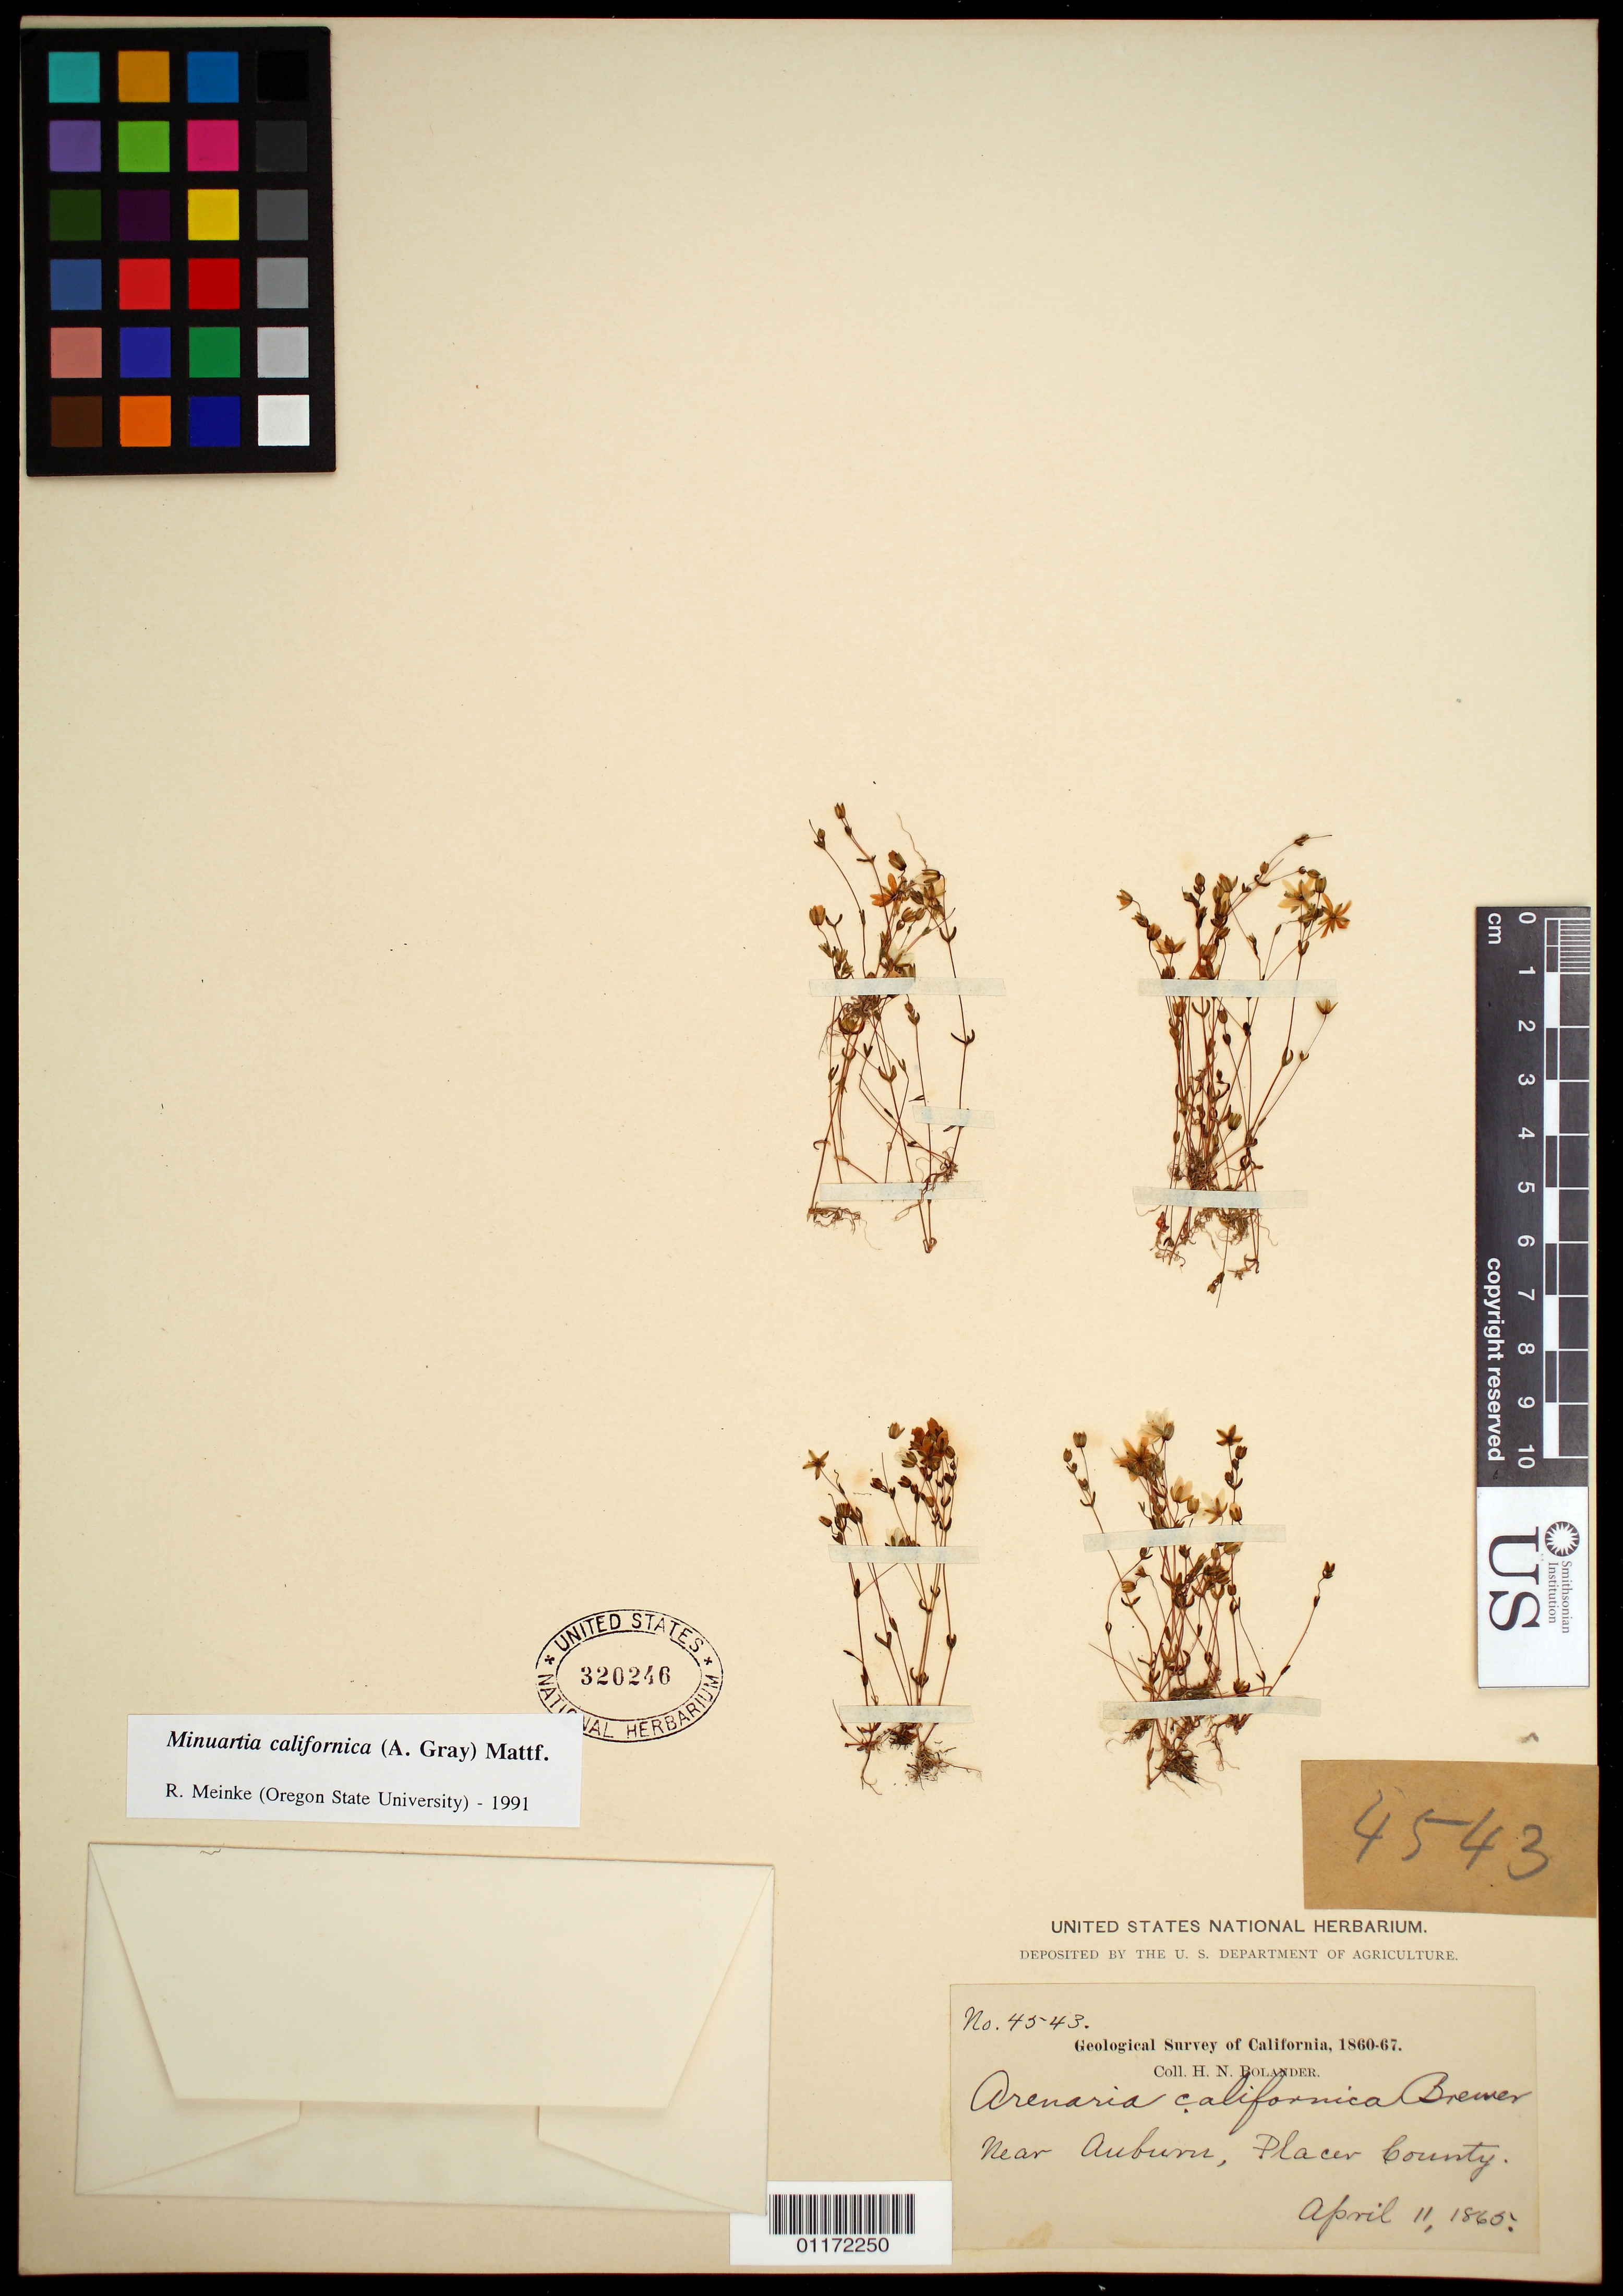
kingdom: Plantae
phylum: Tracheophyta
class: Magnoliopsida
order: Caryophyllales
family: Caryophyllaceae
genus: Minuartia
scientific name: Minuartia californica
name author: (A. Gray) Mattf.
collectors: H. Bolander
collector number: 4543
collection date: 1865-04-11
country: United States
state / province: California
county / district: Placer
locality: Auburn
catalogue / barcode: US 320246